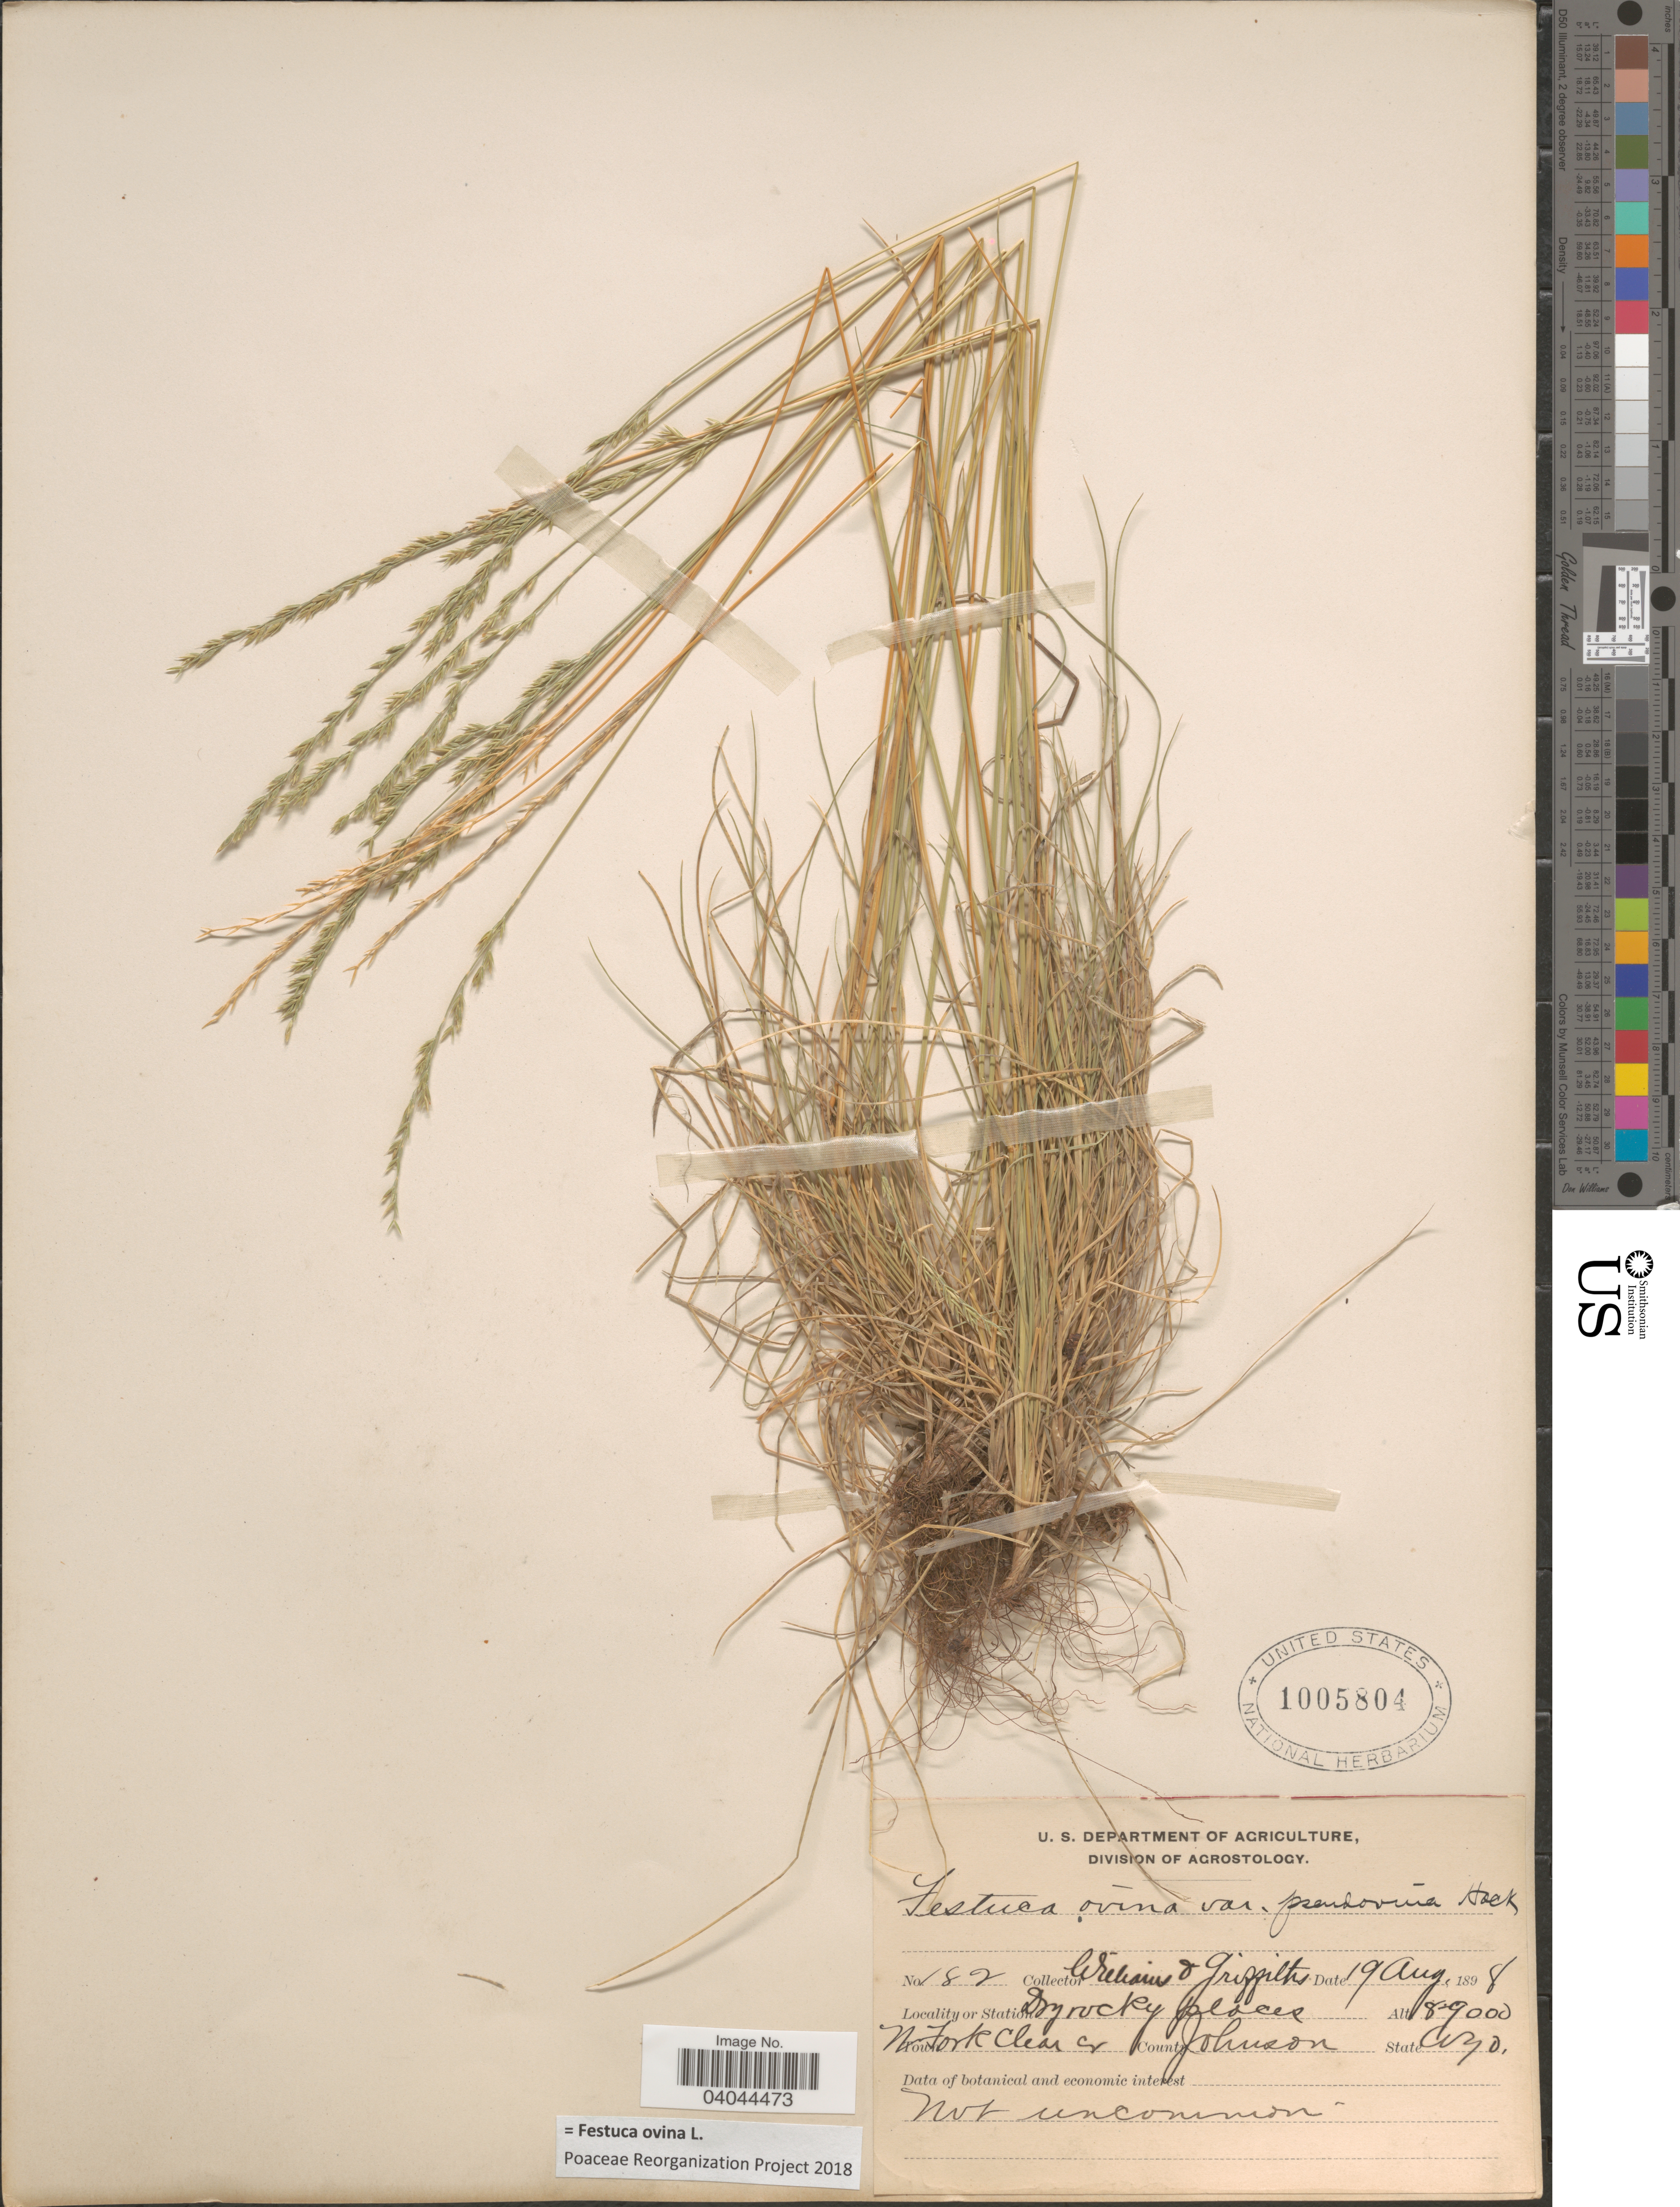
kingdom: Plantae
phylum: Tracheophyta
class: Liliopsida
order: Poales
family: Poaceae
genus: Festuca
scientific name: Festuca ovina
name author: L.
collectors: -- Williams & -- Griffiths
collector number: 182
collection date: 1898-08-19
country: United States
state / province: Wyoming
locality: Station Dry rocky places. N. Fork Clear Cr. County Johnson.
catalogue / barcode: US 1005804